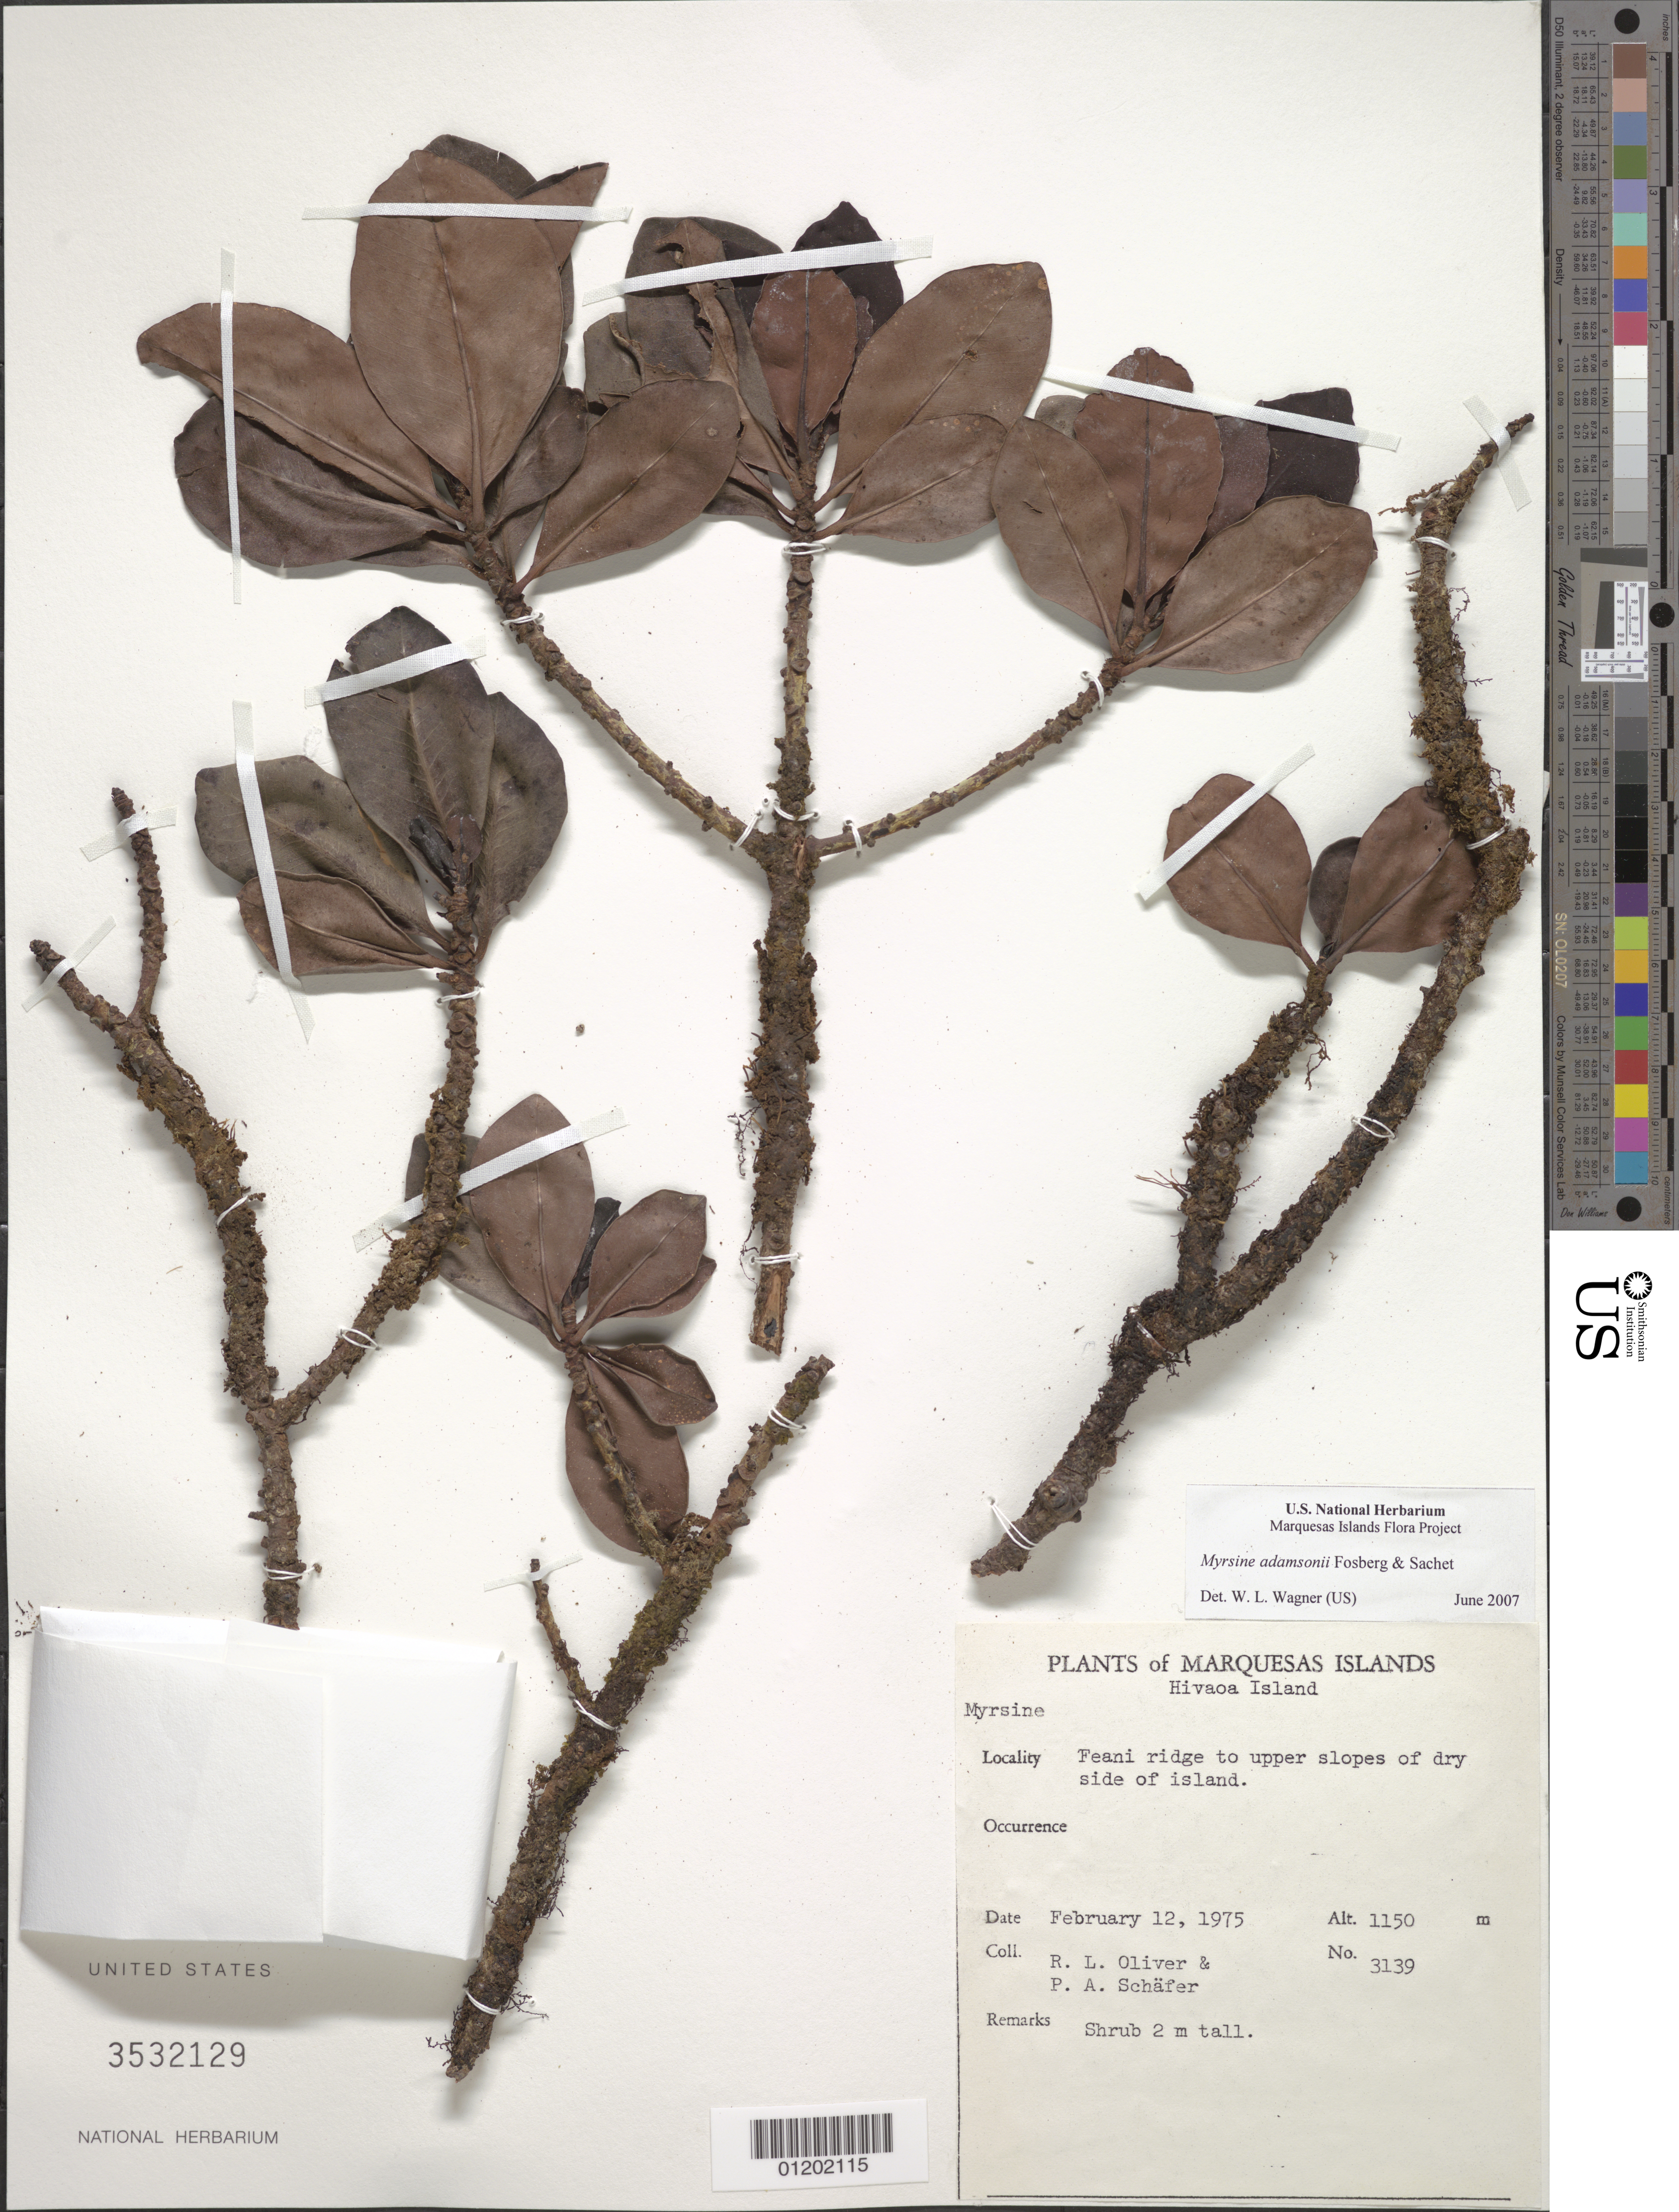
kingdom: Plantae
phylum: Tracheophyta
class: Magnoliopsida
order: Ericales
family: Primulaceae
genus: Myrsine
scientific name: Myrsine adamsonii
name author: Fosberg & Sachet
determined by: Wagner, W. L., (BOT), Smithsonian Institution - National Museum of Natural History (UNITED STATES)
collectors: R. L. Oliver & P. A. Schäfer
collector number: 3139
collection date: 1975-02-12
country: French Polynesia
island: Hiva Oa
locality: Feani ridge to upper slopes of dry side of island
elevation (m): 1150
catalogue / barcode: US 3532129